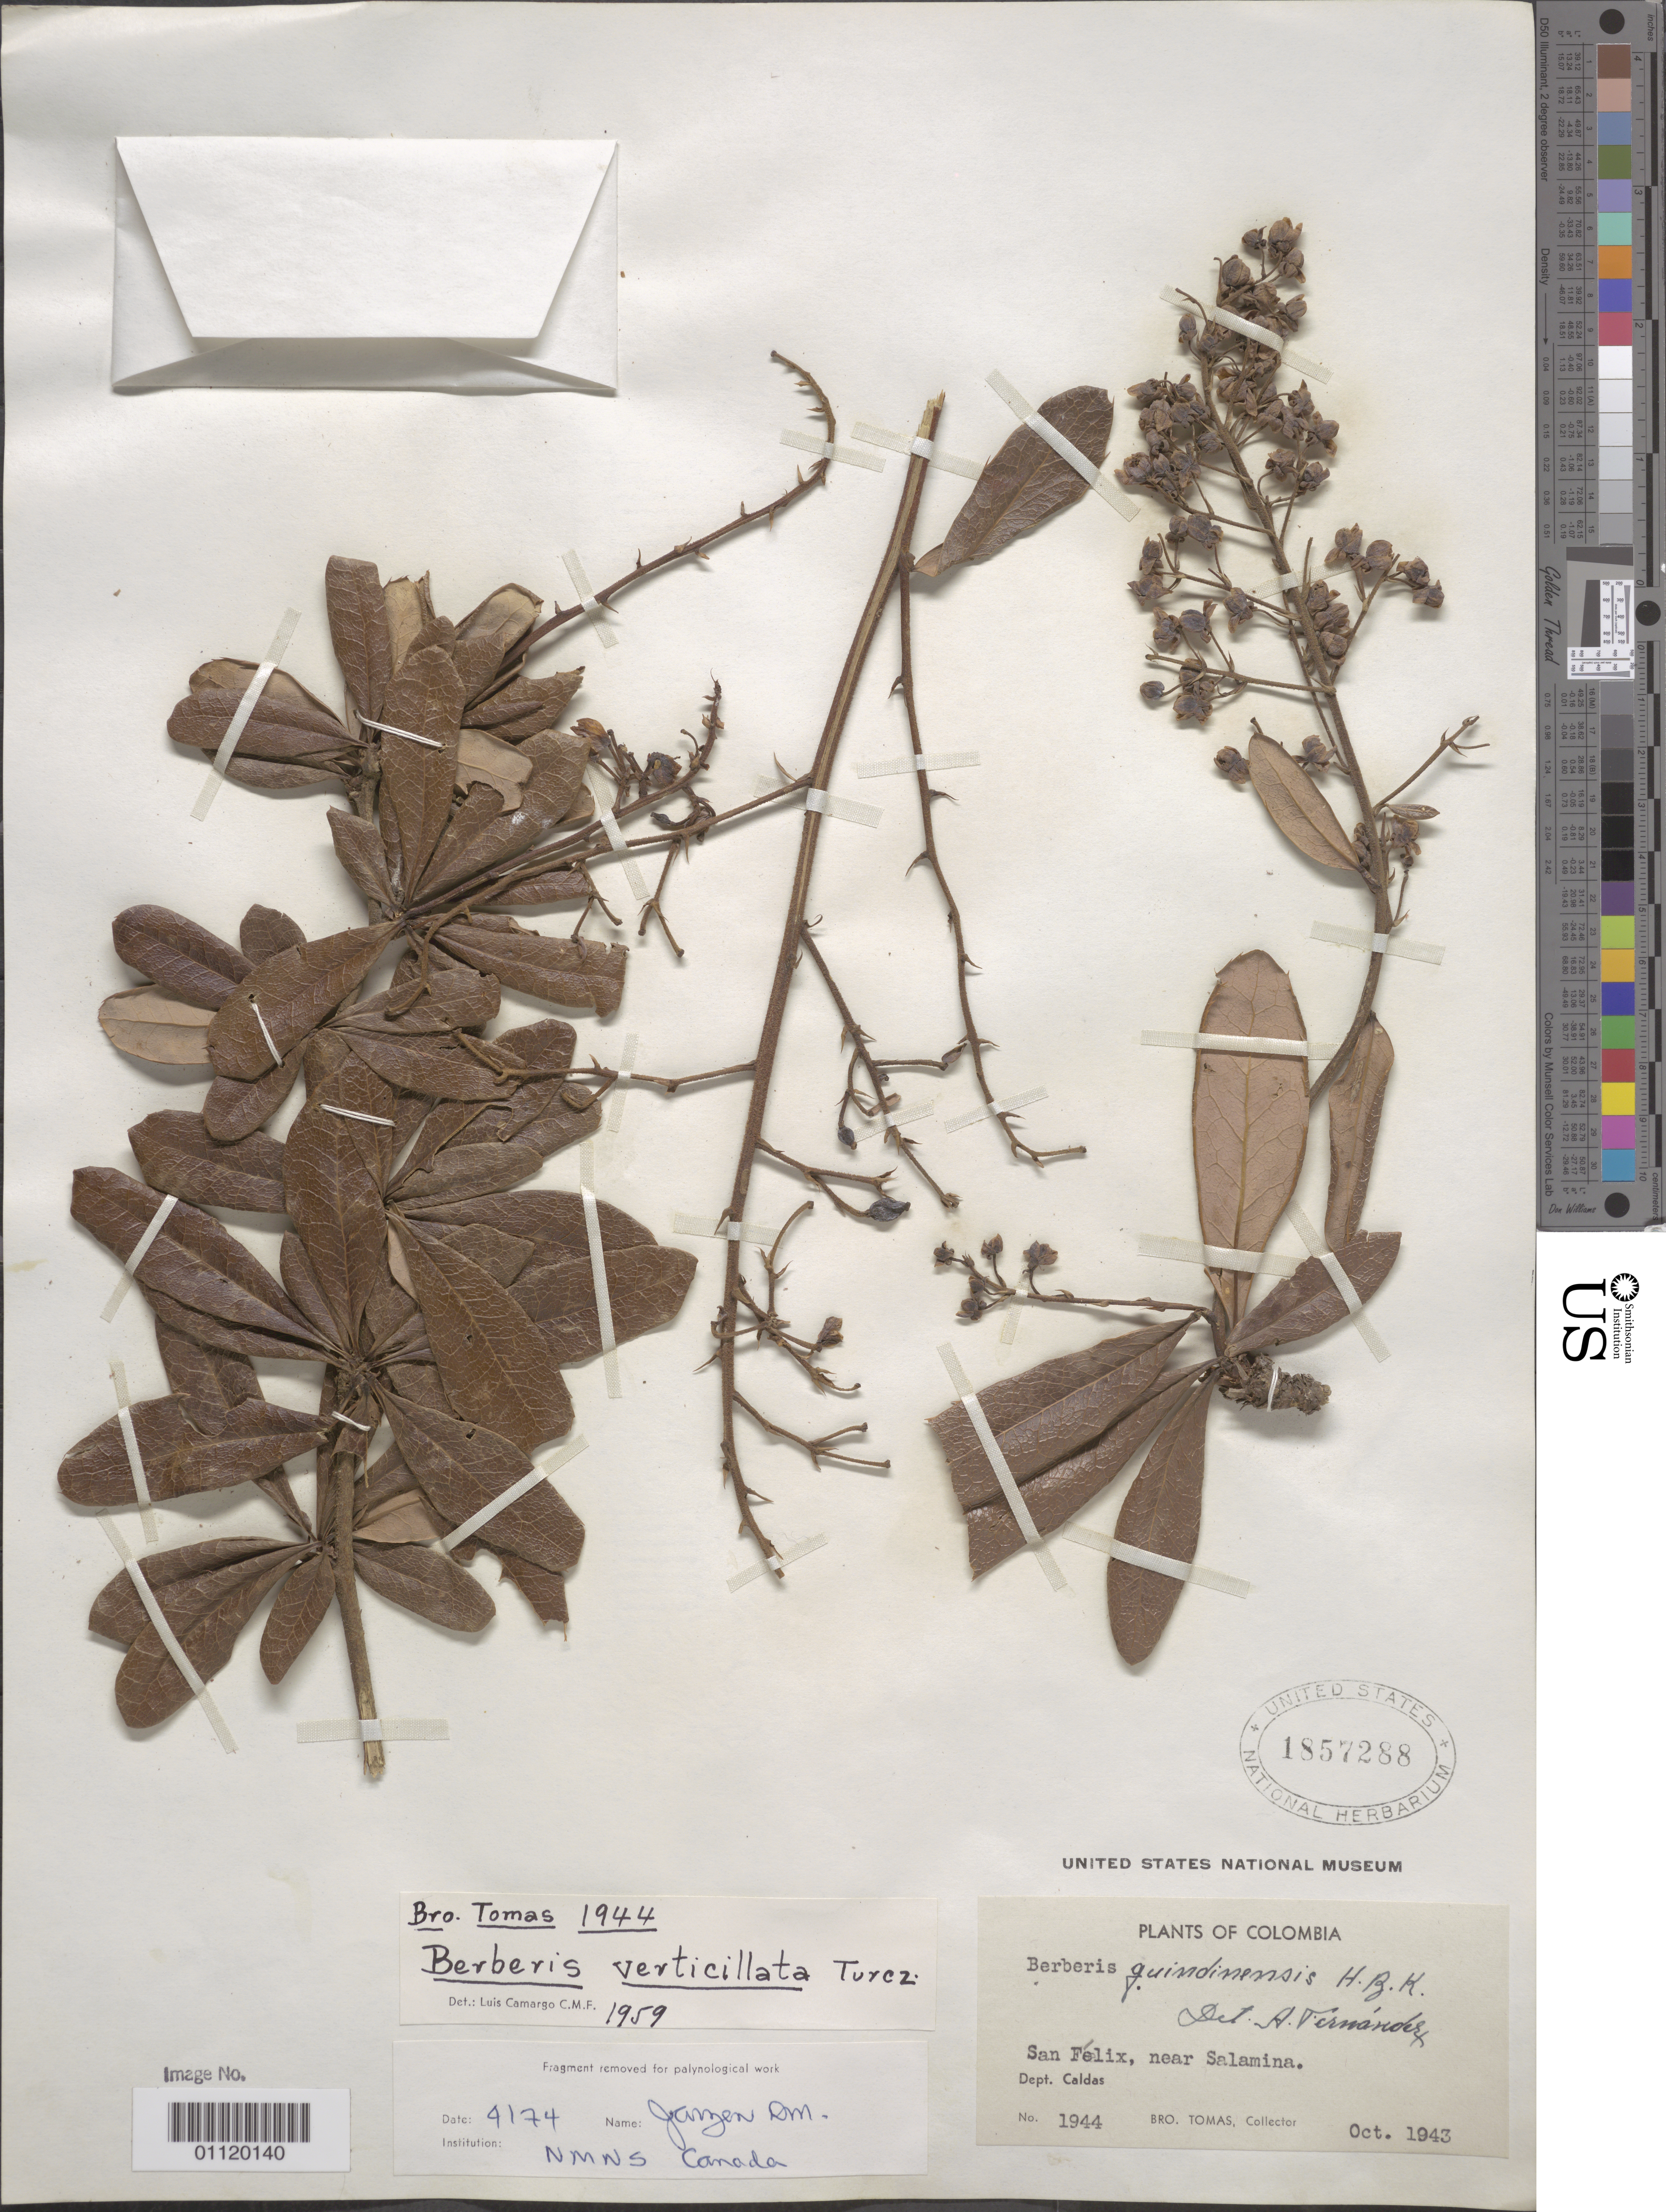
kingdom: Plantae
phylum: Tracheophyta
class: Magnoliopsida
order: Ranunculales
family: Berberidaceae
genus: Berberis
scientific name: Berberis verticillata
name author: Turcz.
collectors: B. Tomas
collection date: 1943-10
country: Colombia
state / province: Caldas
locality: San Félix, near Salamina.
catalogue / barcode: US 1857288